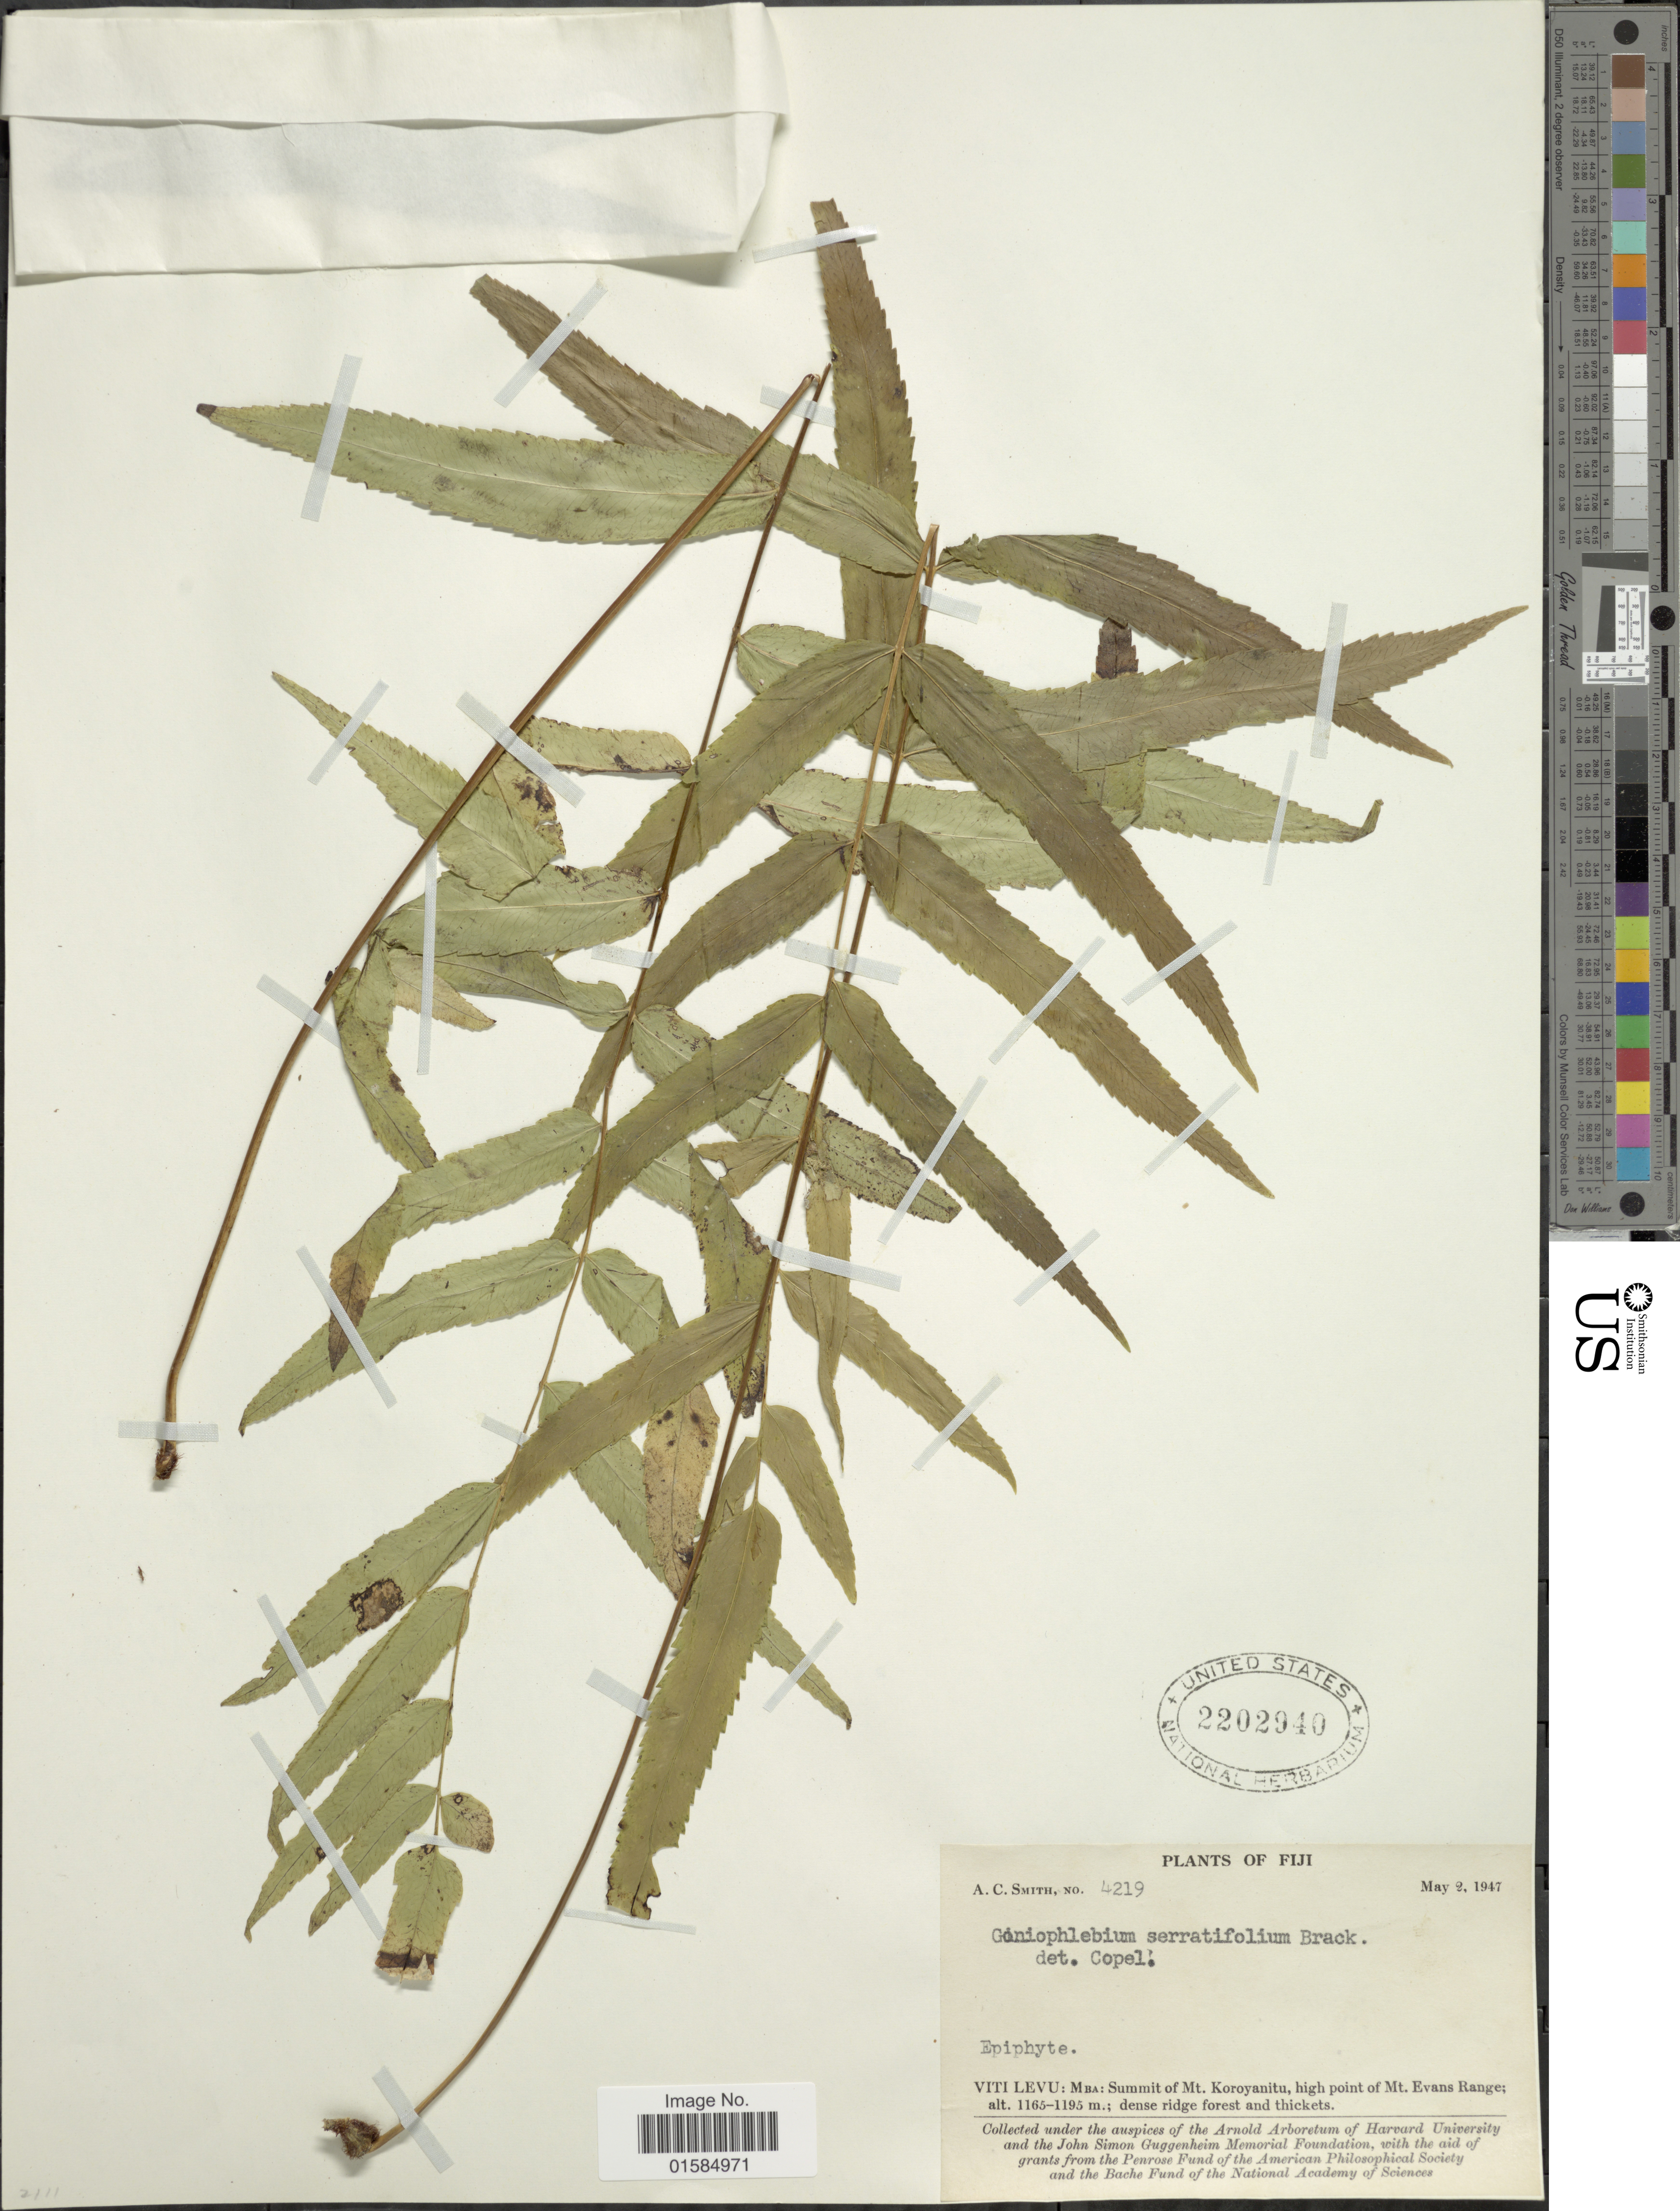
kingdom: Plantae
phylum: Tracheophyta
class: Polypodiopsida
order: Polypodiales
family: Polypodiaceae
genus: Goniophlebium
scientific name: Goniophlebium serratifolium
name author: Brack. in Wilkes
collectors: A. C. Smith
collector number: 4219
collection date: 1947-05-02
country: Fiji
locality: Viti Levu: Mba: summit of Mt. Koroyanitu, high point of Mt. Evans Range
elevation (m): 1165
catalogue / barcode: US 2202940